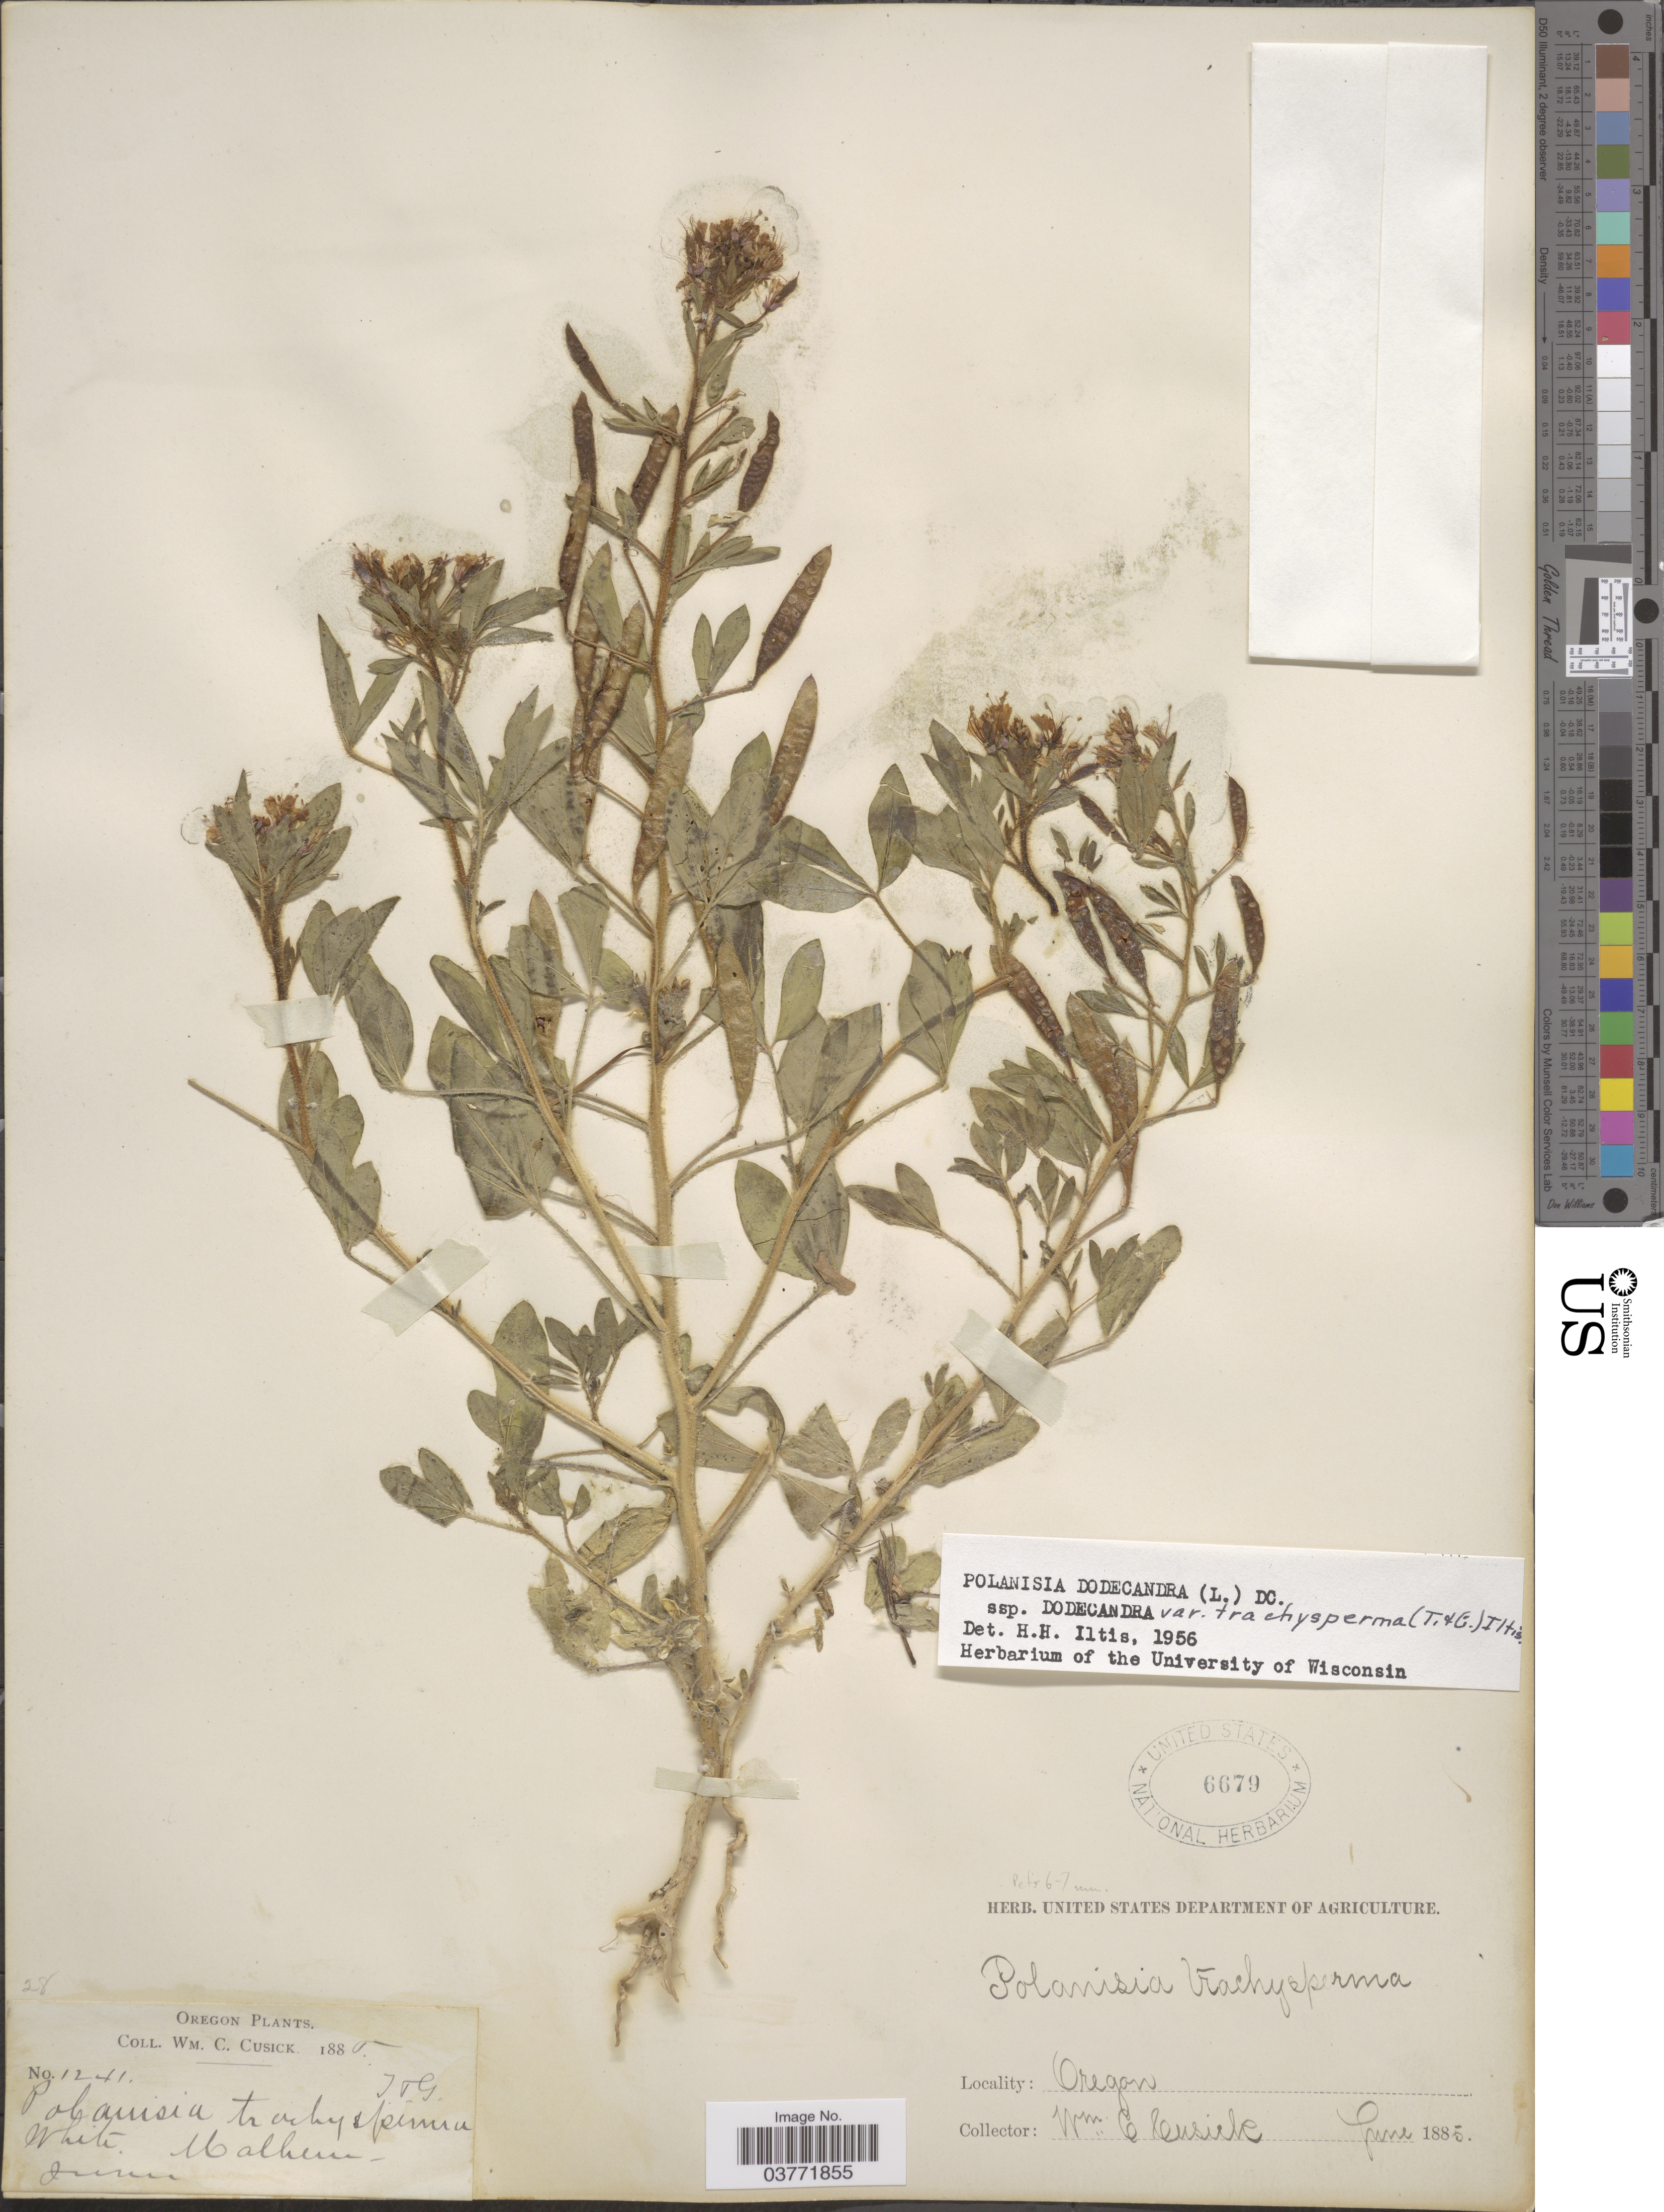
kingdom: Plantae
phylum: Tracheophyta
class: Magnoliopsida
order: Brassicales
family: Cleomaceae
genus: Polanisia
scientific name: Polanisia trachysperma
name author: Torr. & A. Gray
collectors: W. C. Cusick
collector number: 1241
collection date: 1885-06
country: United States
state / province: Oregon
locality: White. Malheur.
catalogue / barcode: US 6679